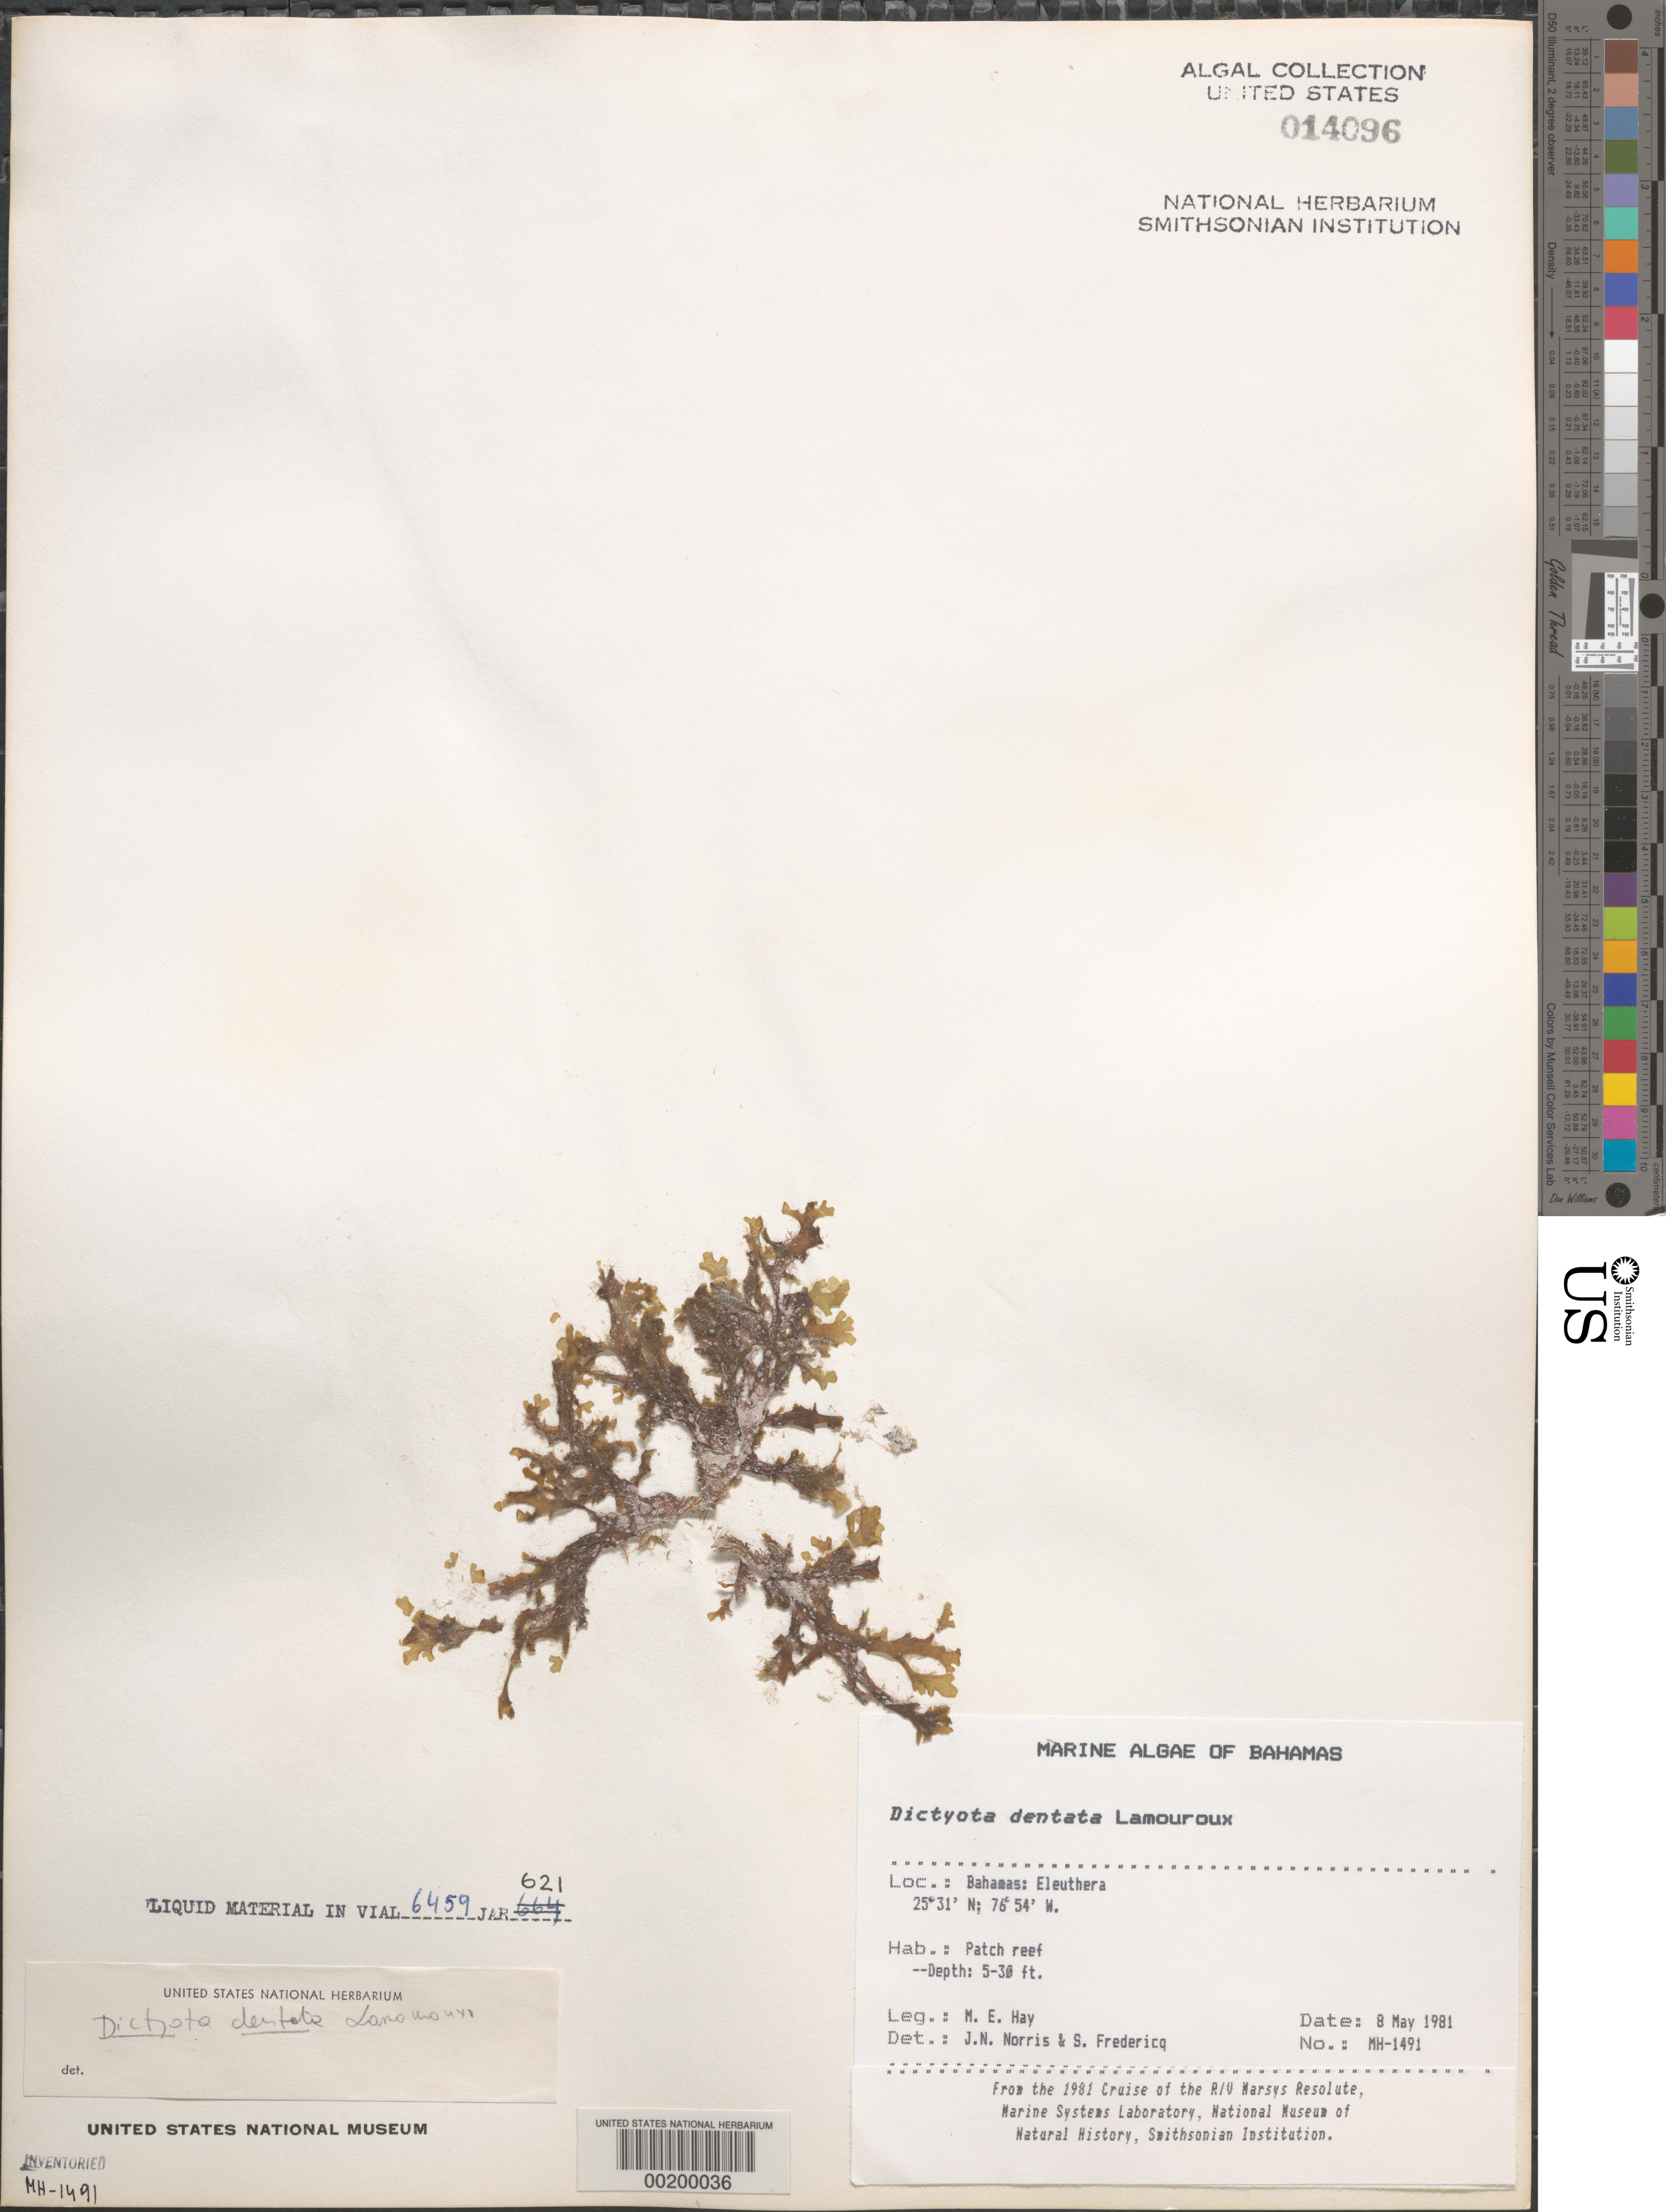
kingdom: Chromista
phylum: Ochrophyta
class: Phaeophyceae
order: Dictyotales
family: Dictyotaceae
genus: Dictyota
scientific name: Dictyota mertensii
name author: (C. Mart.) Kütz.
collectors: M. E. Hay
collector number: MEH-1491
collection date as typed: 08 May 1981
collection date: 1981-05-08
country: Bahamas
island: Eleuthera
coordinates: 23 31 N, 78 54 W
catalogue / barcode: US 14096